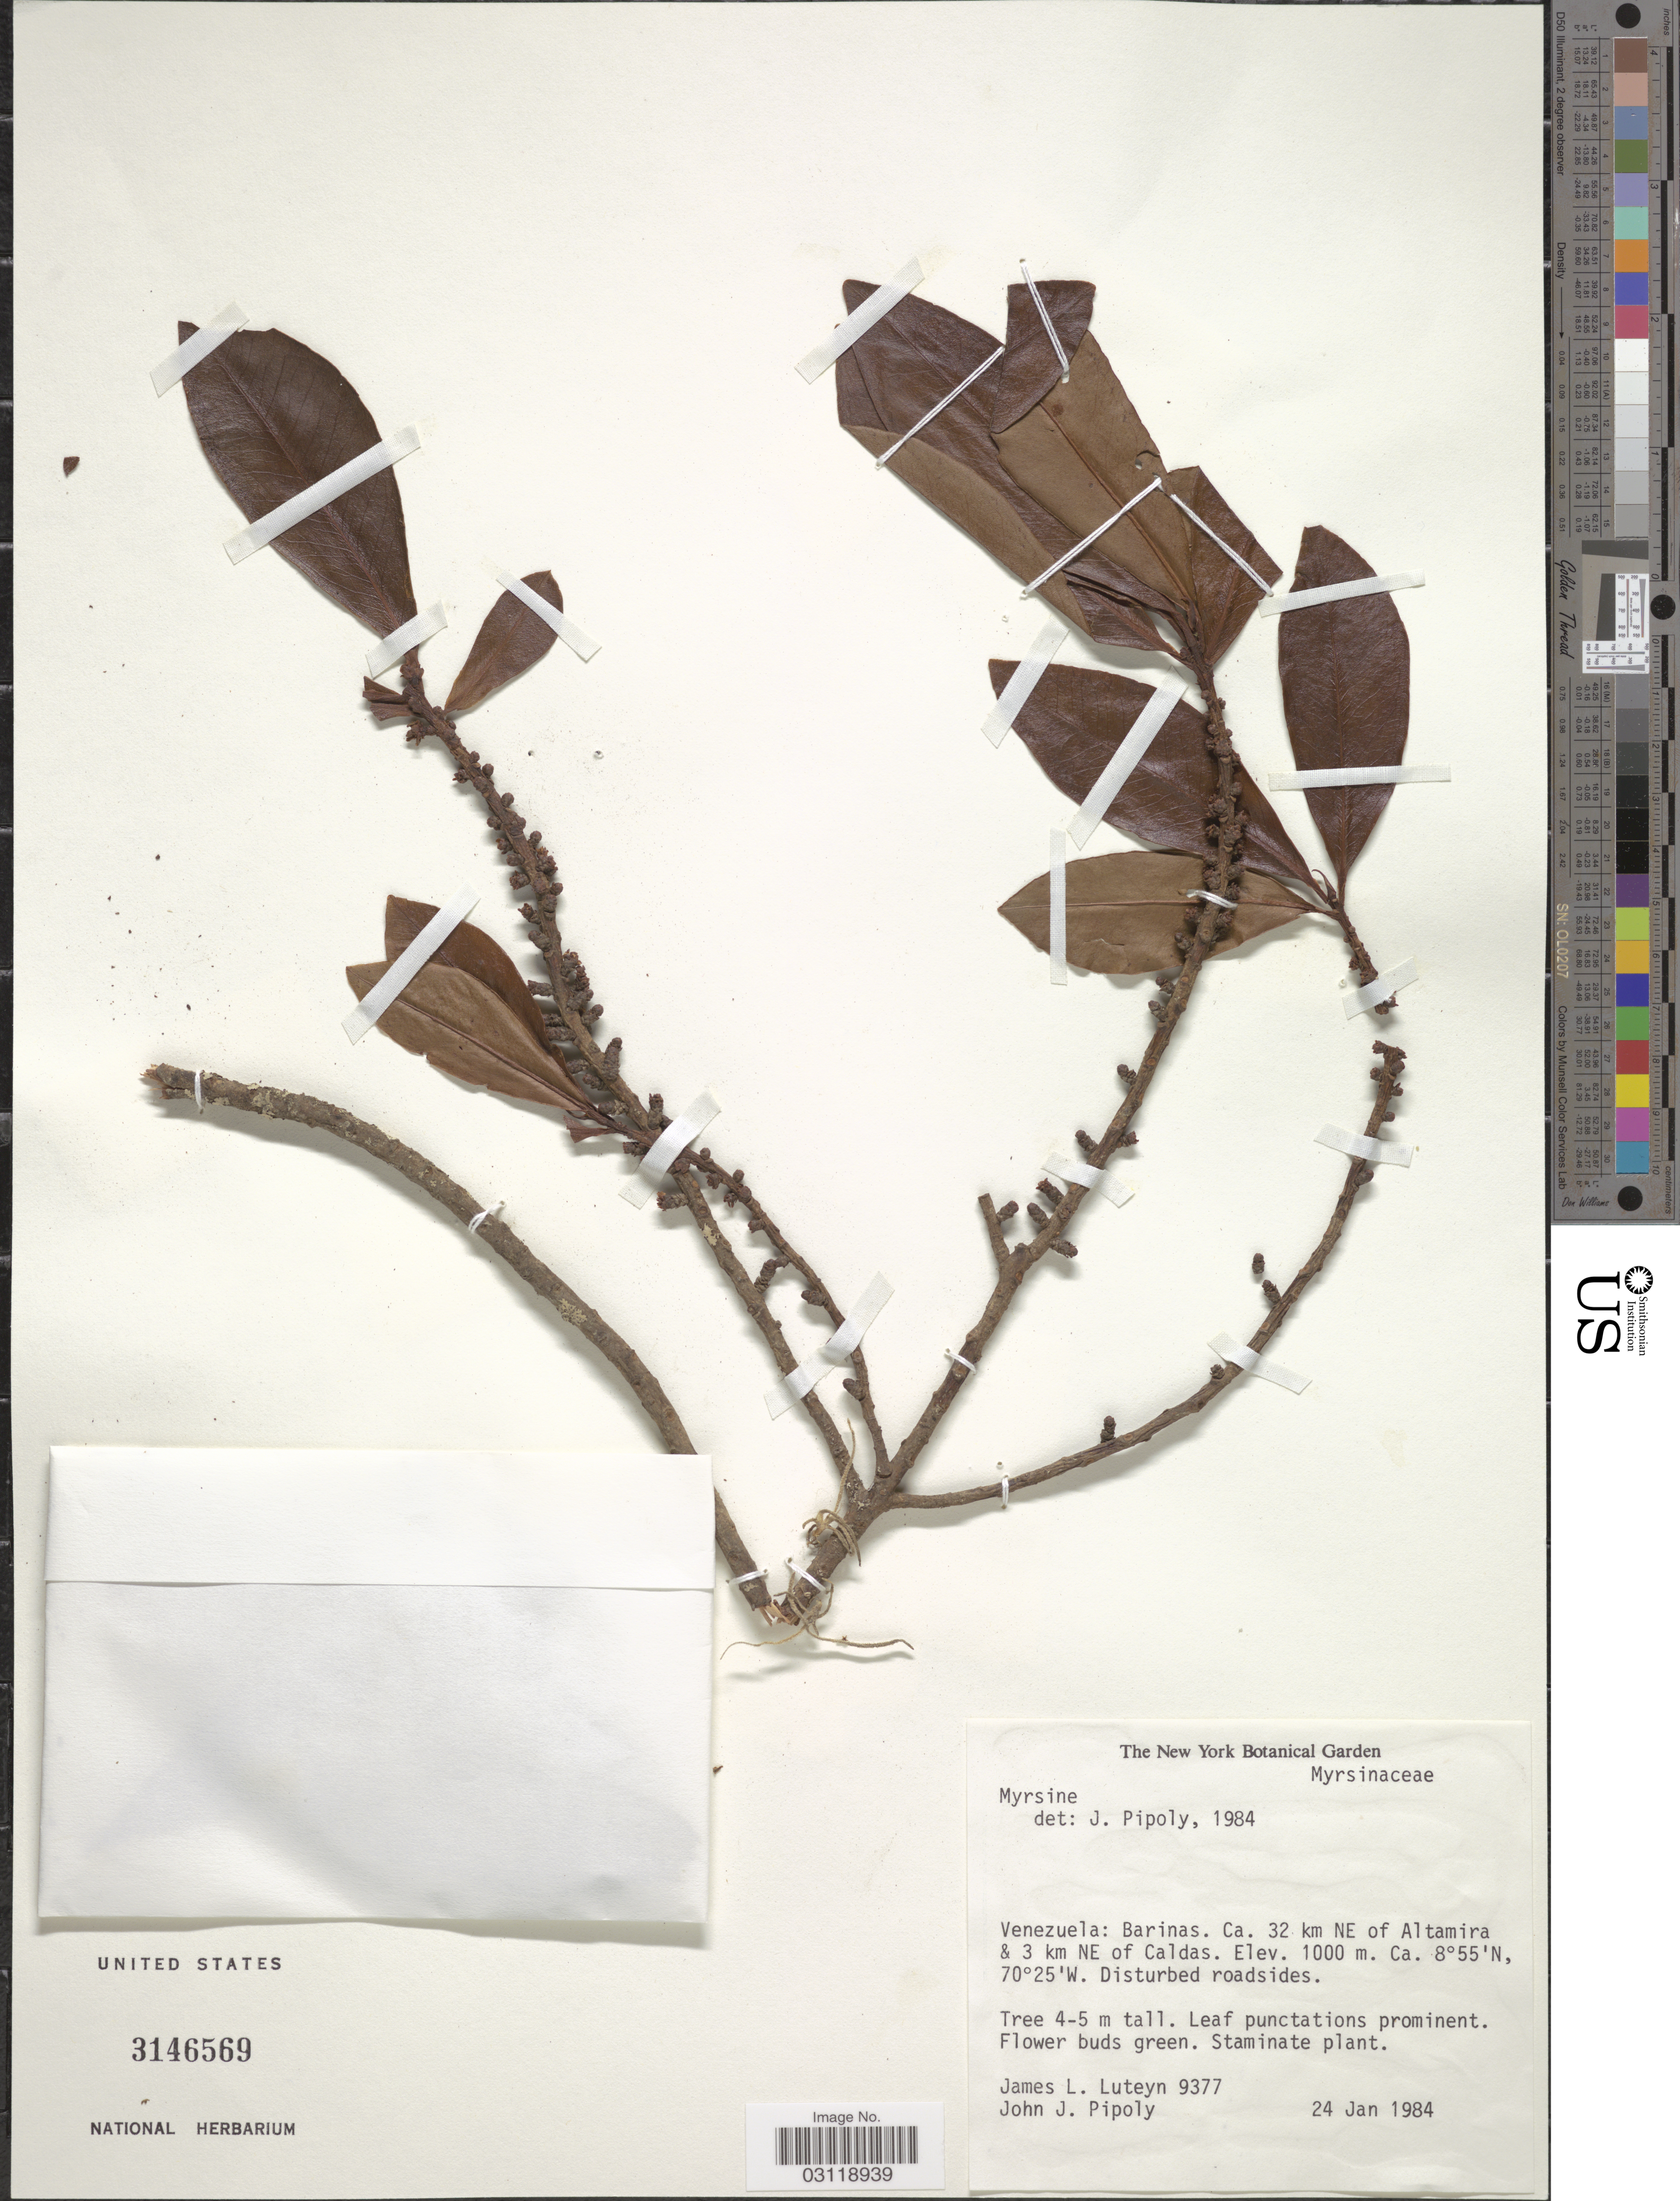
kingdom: Plantae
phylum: Tracheophyta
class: Magnoliopsida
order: Ericales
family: Primulaceae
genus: Rapanea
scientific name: Rapanea sp.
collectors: J. L. Luteyn & J. J. Pipoly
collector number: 9377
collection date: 1984-01-24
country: Venezuela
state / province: Barinas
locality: Ca. 32 km NE of Altamira & 3 km NE of Caldas.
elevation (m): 1000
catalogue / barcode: US 3146569